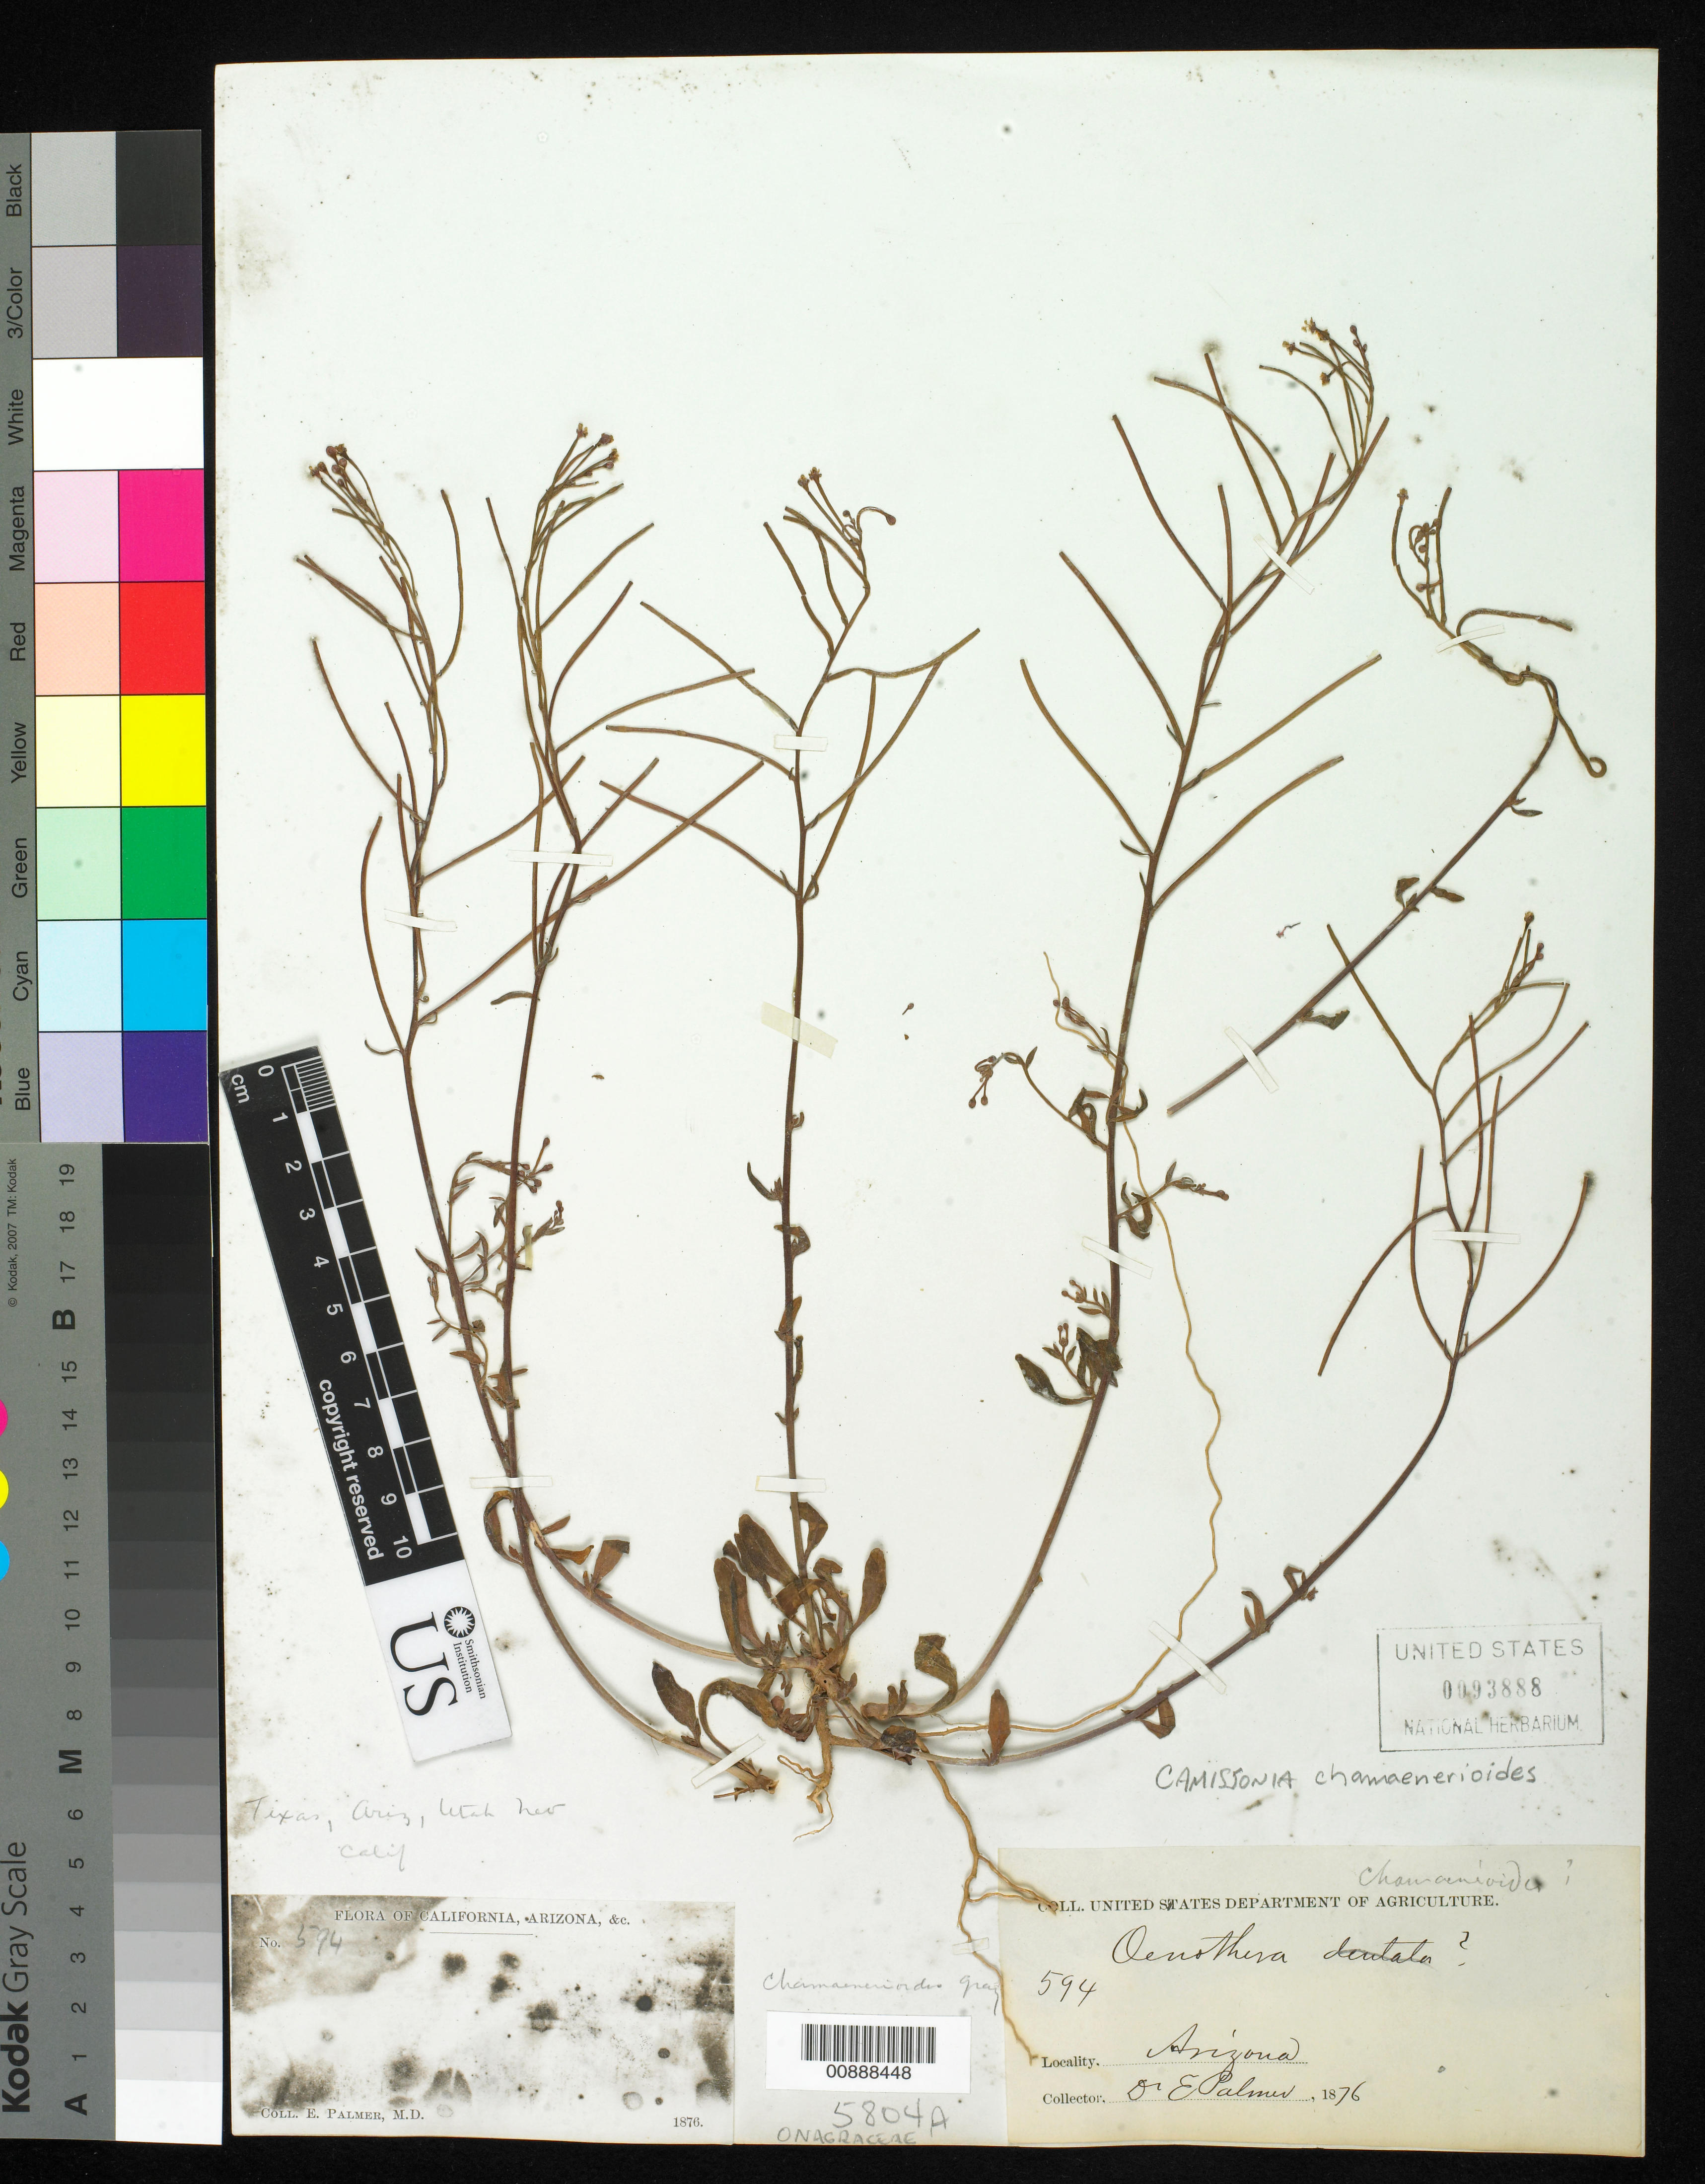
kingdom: Plantae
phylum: Tracheophyta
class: Magnoliopsida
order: Myrtales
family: Onagraceae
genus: Eremothera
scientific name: Eremothera chamaenerioides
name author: (A. Gray) W.L. Wagner & Hoch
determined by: Wagner, W. L., (BOT), Smithsonian Institution - National Museum of Natural History (UNITED STATES)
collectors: E. Palmer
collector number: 594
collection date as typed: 1876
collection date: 1876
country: United States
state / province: Arizona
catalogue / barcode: US 93888